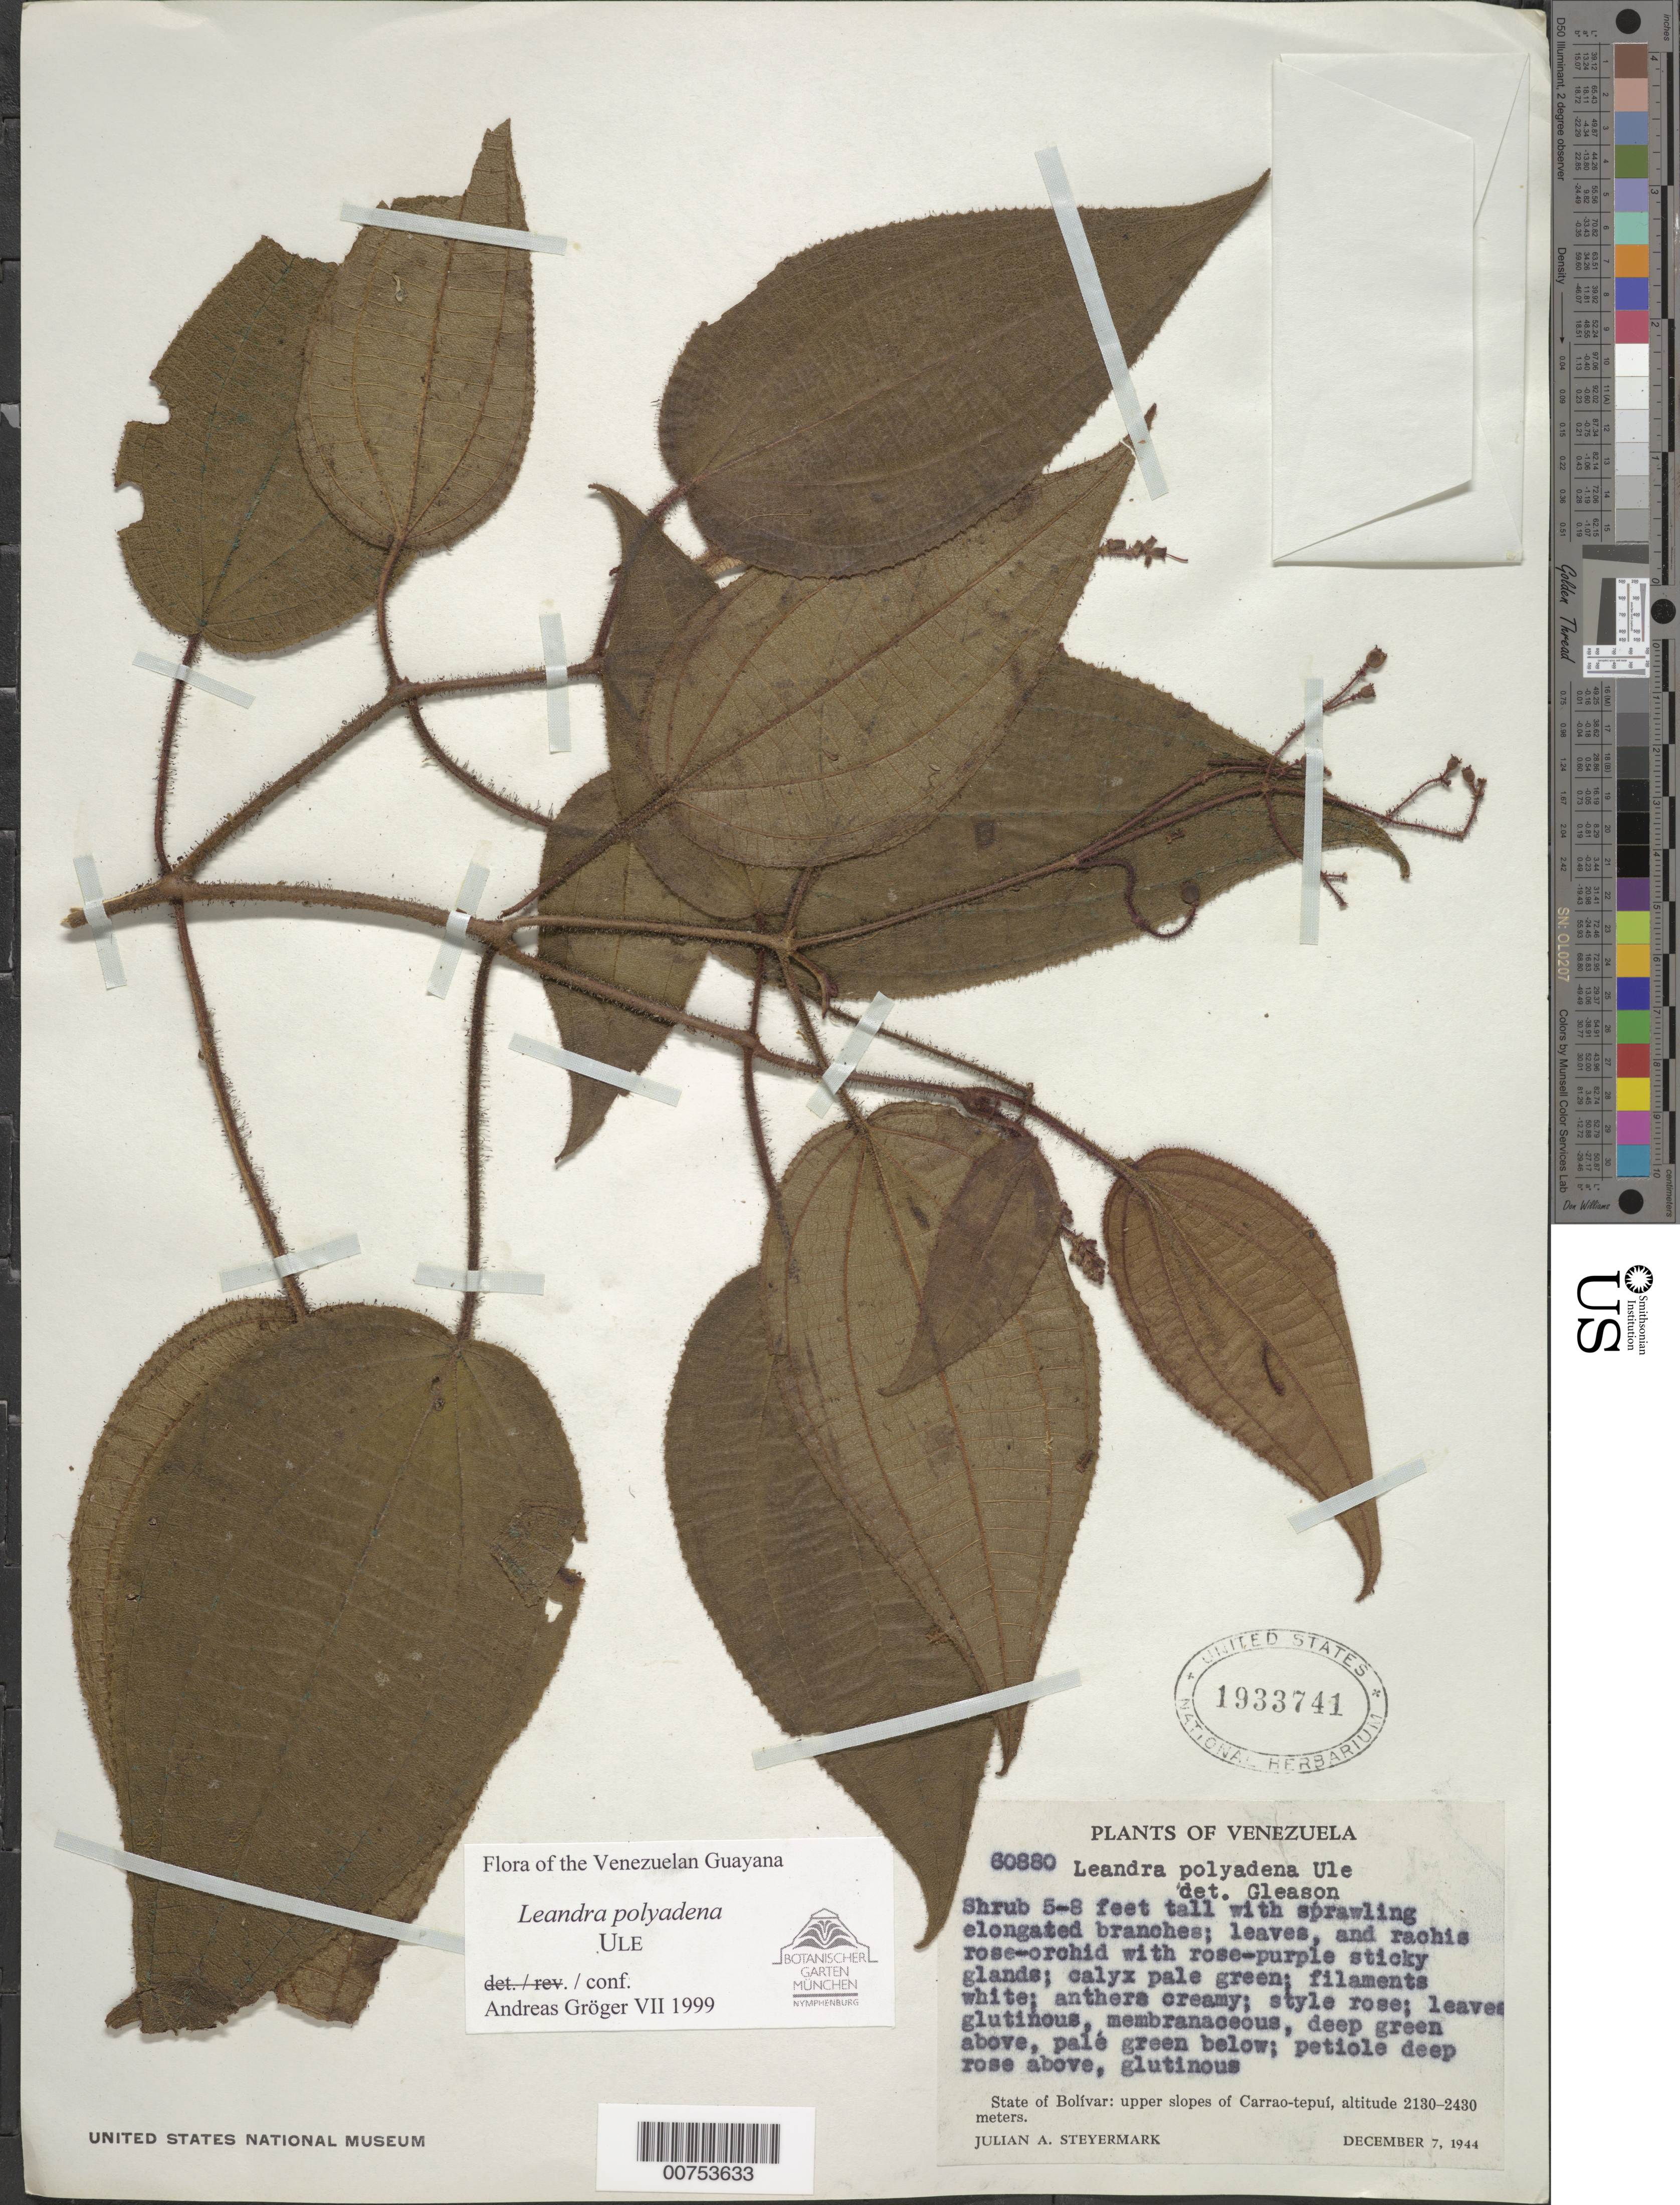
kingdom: Plantae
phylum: Tracheophyta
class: Magnoliopsida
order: Myrtales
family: Melastomataceae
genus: Leandra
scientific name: Leandra polyadena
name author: Ule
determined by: Gröger, A.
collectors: J. Steyermark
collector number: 60880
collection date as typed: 7-Dec-44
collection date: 1944-12-07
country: Venezuela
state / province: Bolívar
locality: Carrao-tepuí, lower SE slopes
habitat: Upper slopes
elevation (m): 2130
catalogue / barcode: US 1933741